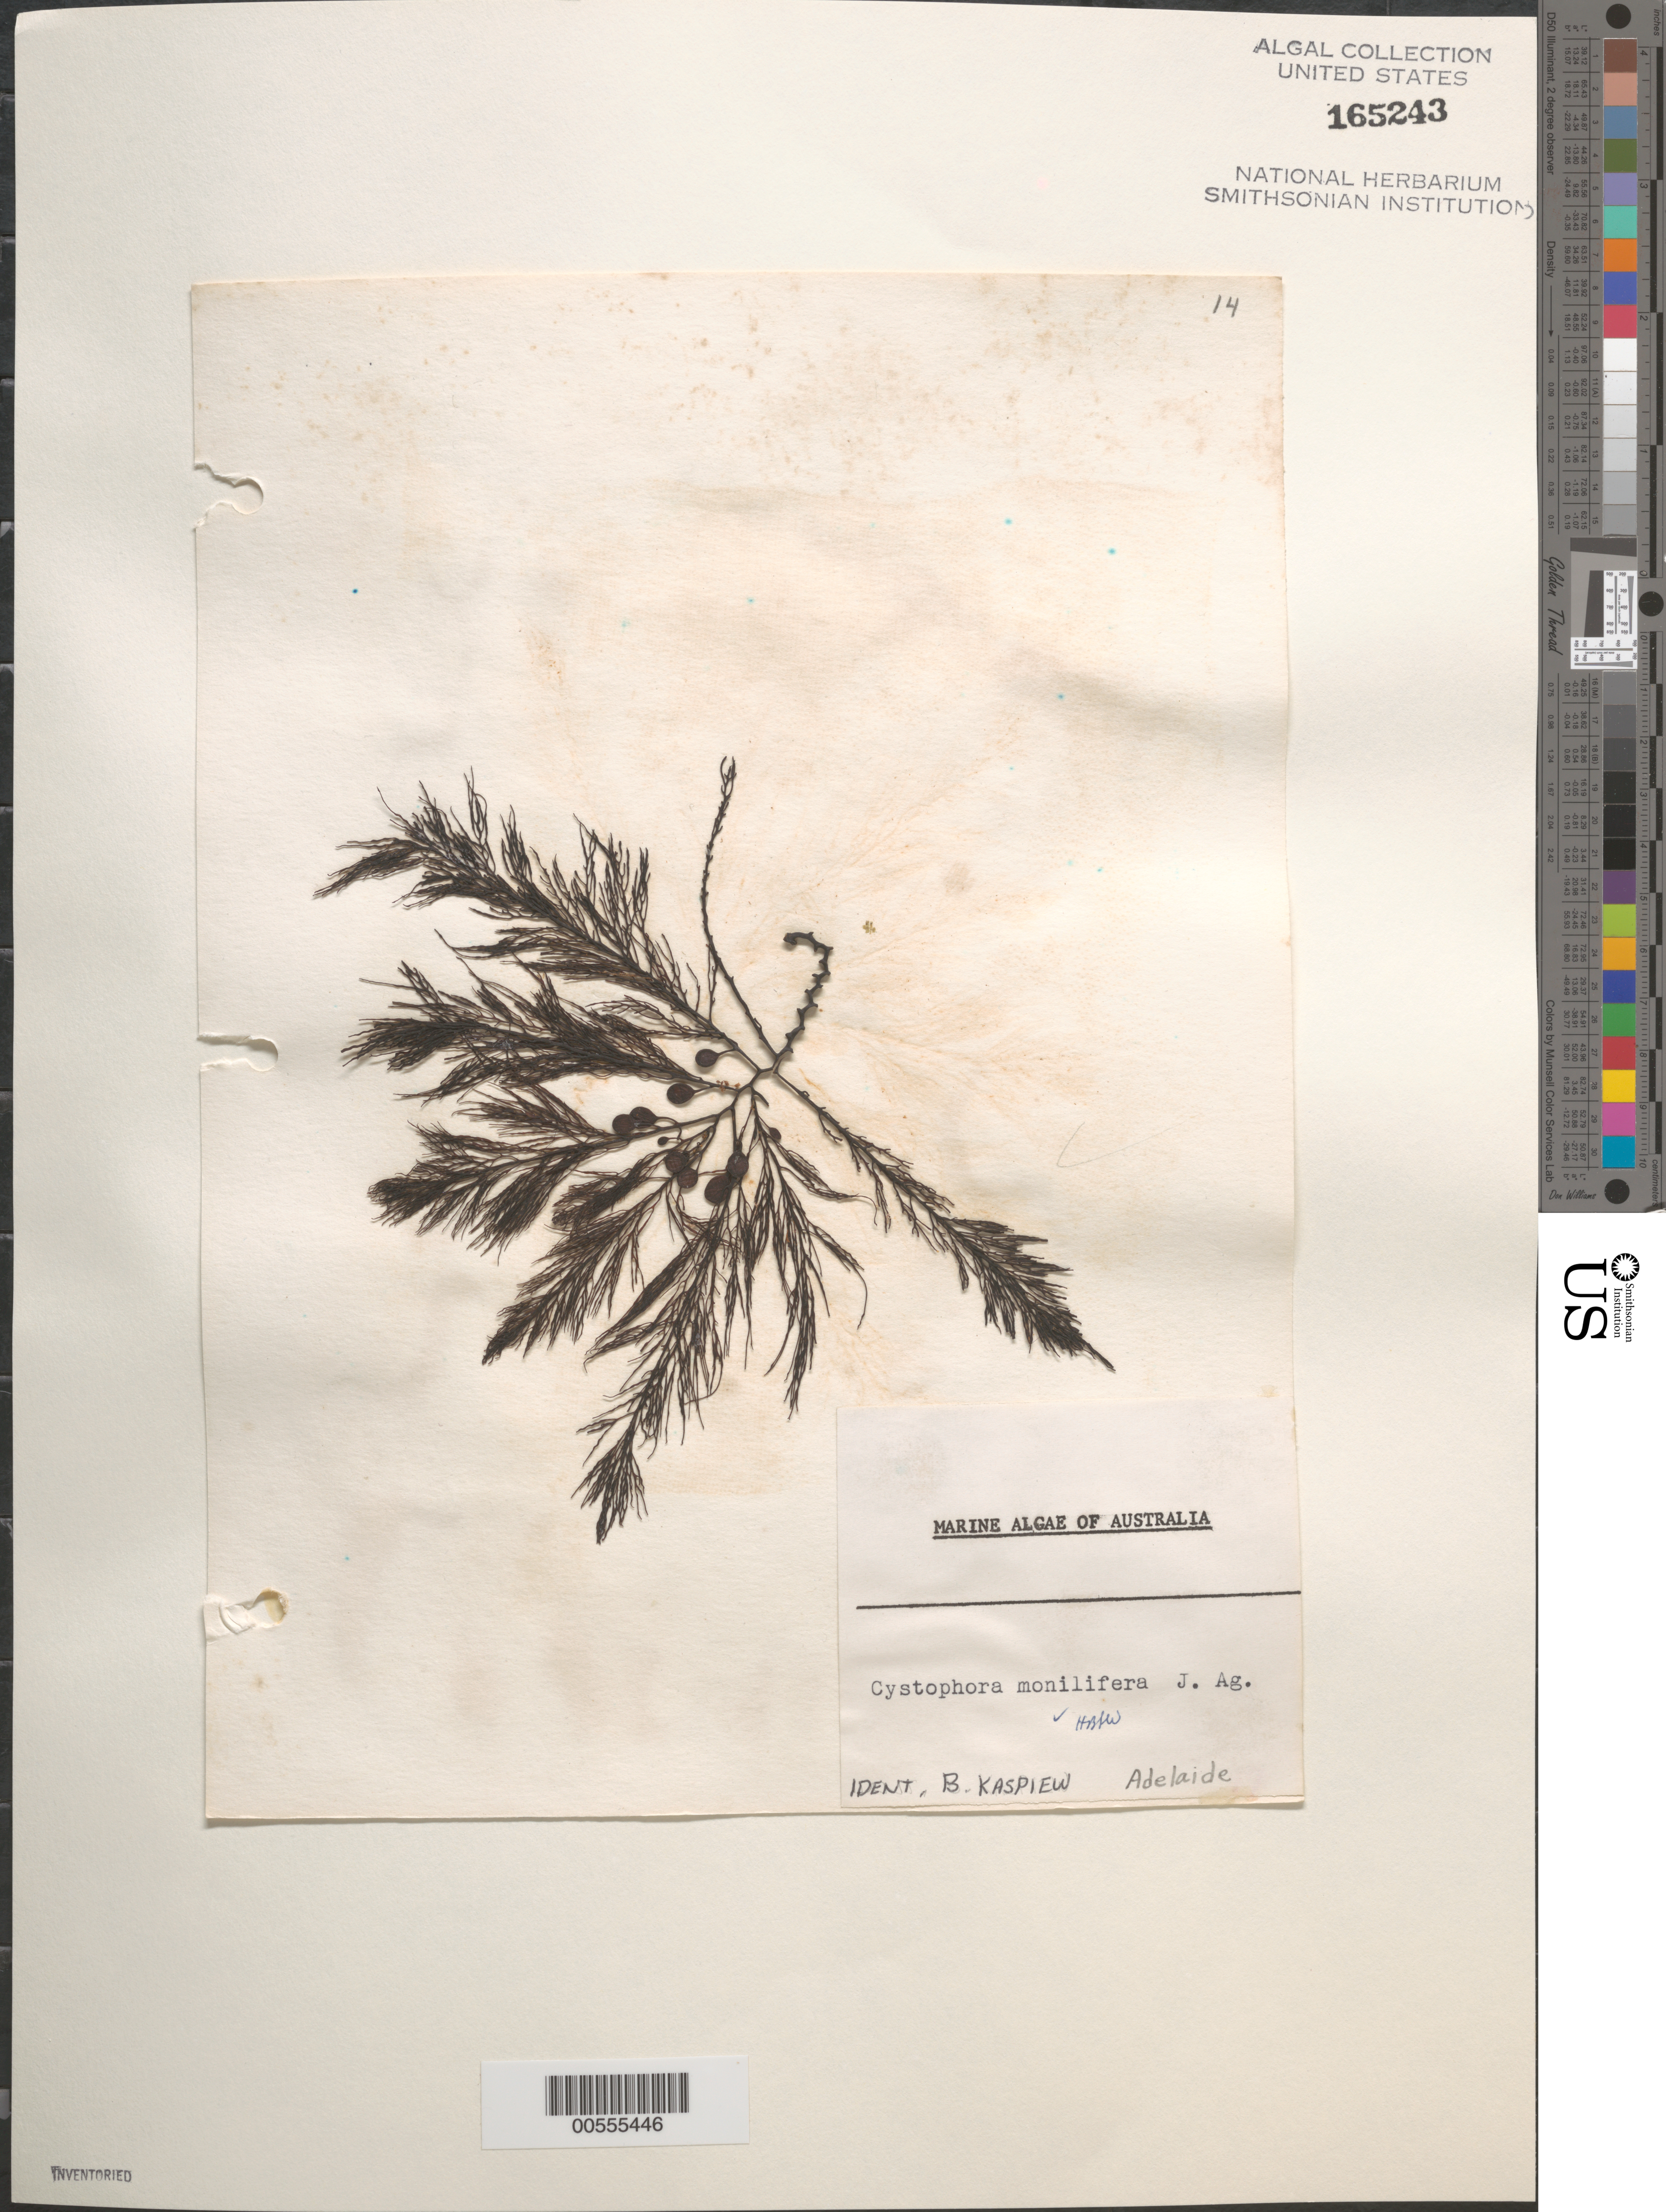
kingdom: Chromista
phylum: Ochrophyta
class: Phaeophyceae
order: Fucales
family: Sargassaceae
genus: Cystophora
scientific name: Cystophora monilifera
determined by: Kaspiew, B.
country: Australia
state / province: South Australia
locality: Adelaide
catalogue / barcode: US 165243